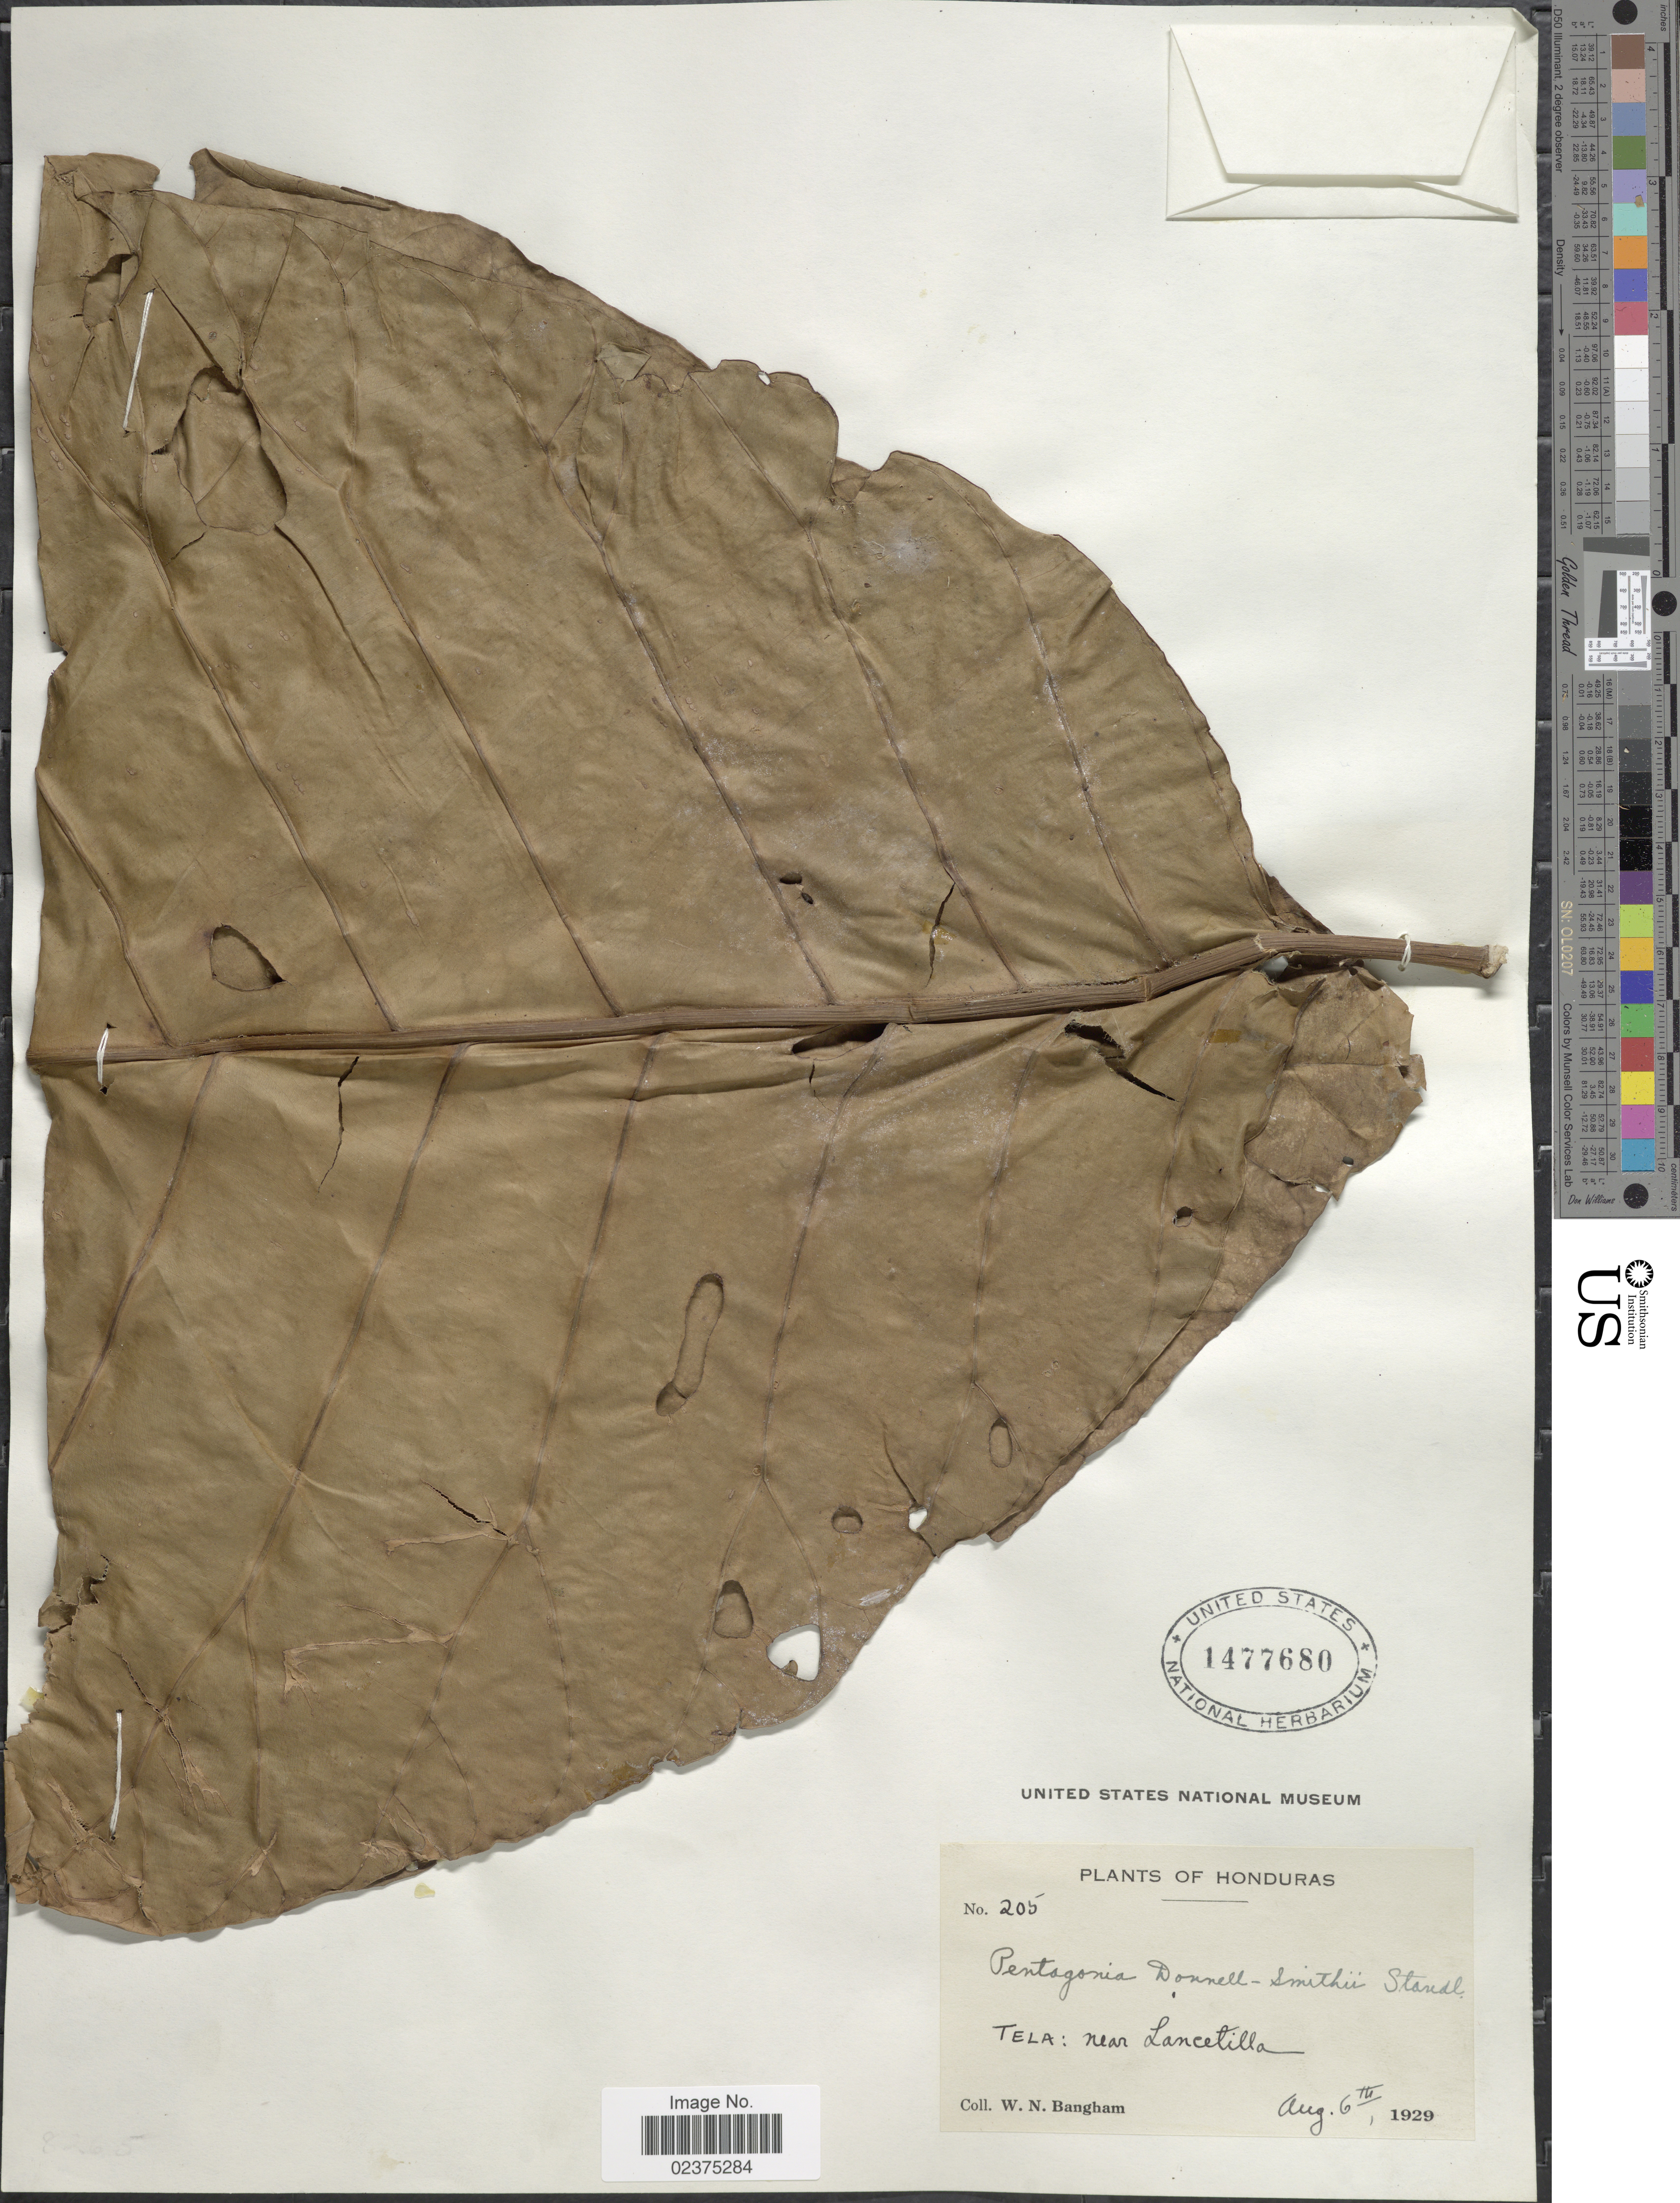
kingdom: Plantae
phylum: Tracheophyta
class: Magnoliopsida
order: Gentianales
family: Rubiaceae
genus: Pentagonia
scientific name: Pentagonia donnell-smithii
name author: (Standl.) Standl.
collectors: W. Bangham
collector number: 205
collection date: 1929-08-06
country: Honduras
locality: Tela: near Lancetilla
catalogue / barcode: US 1477680